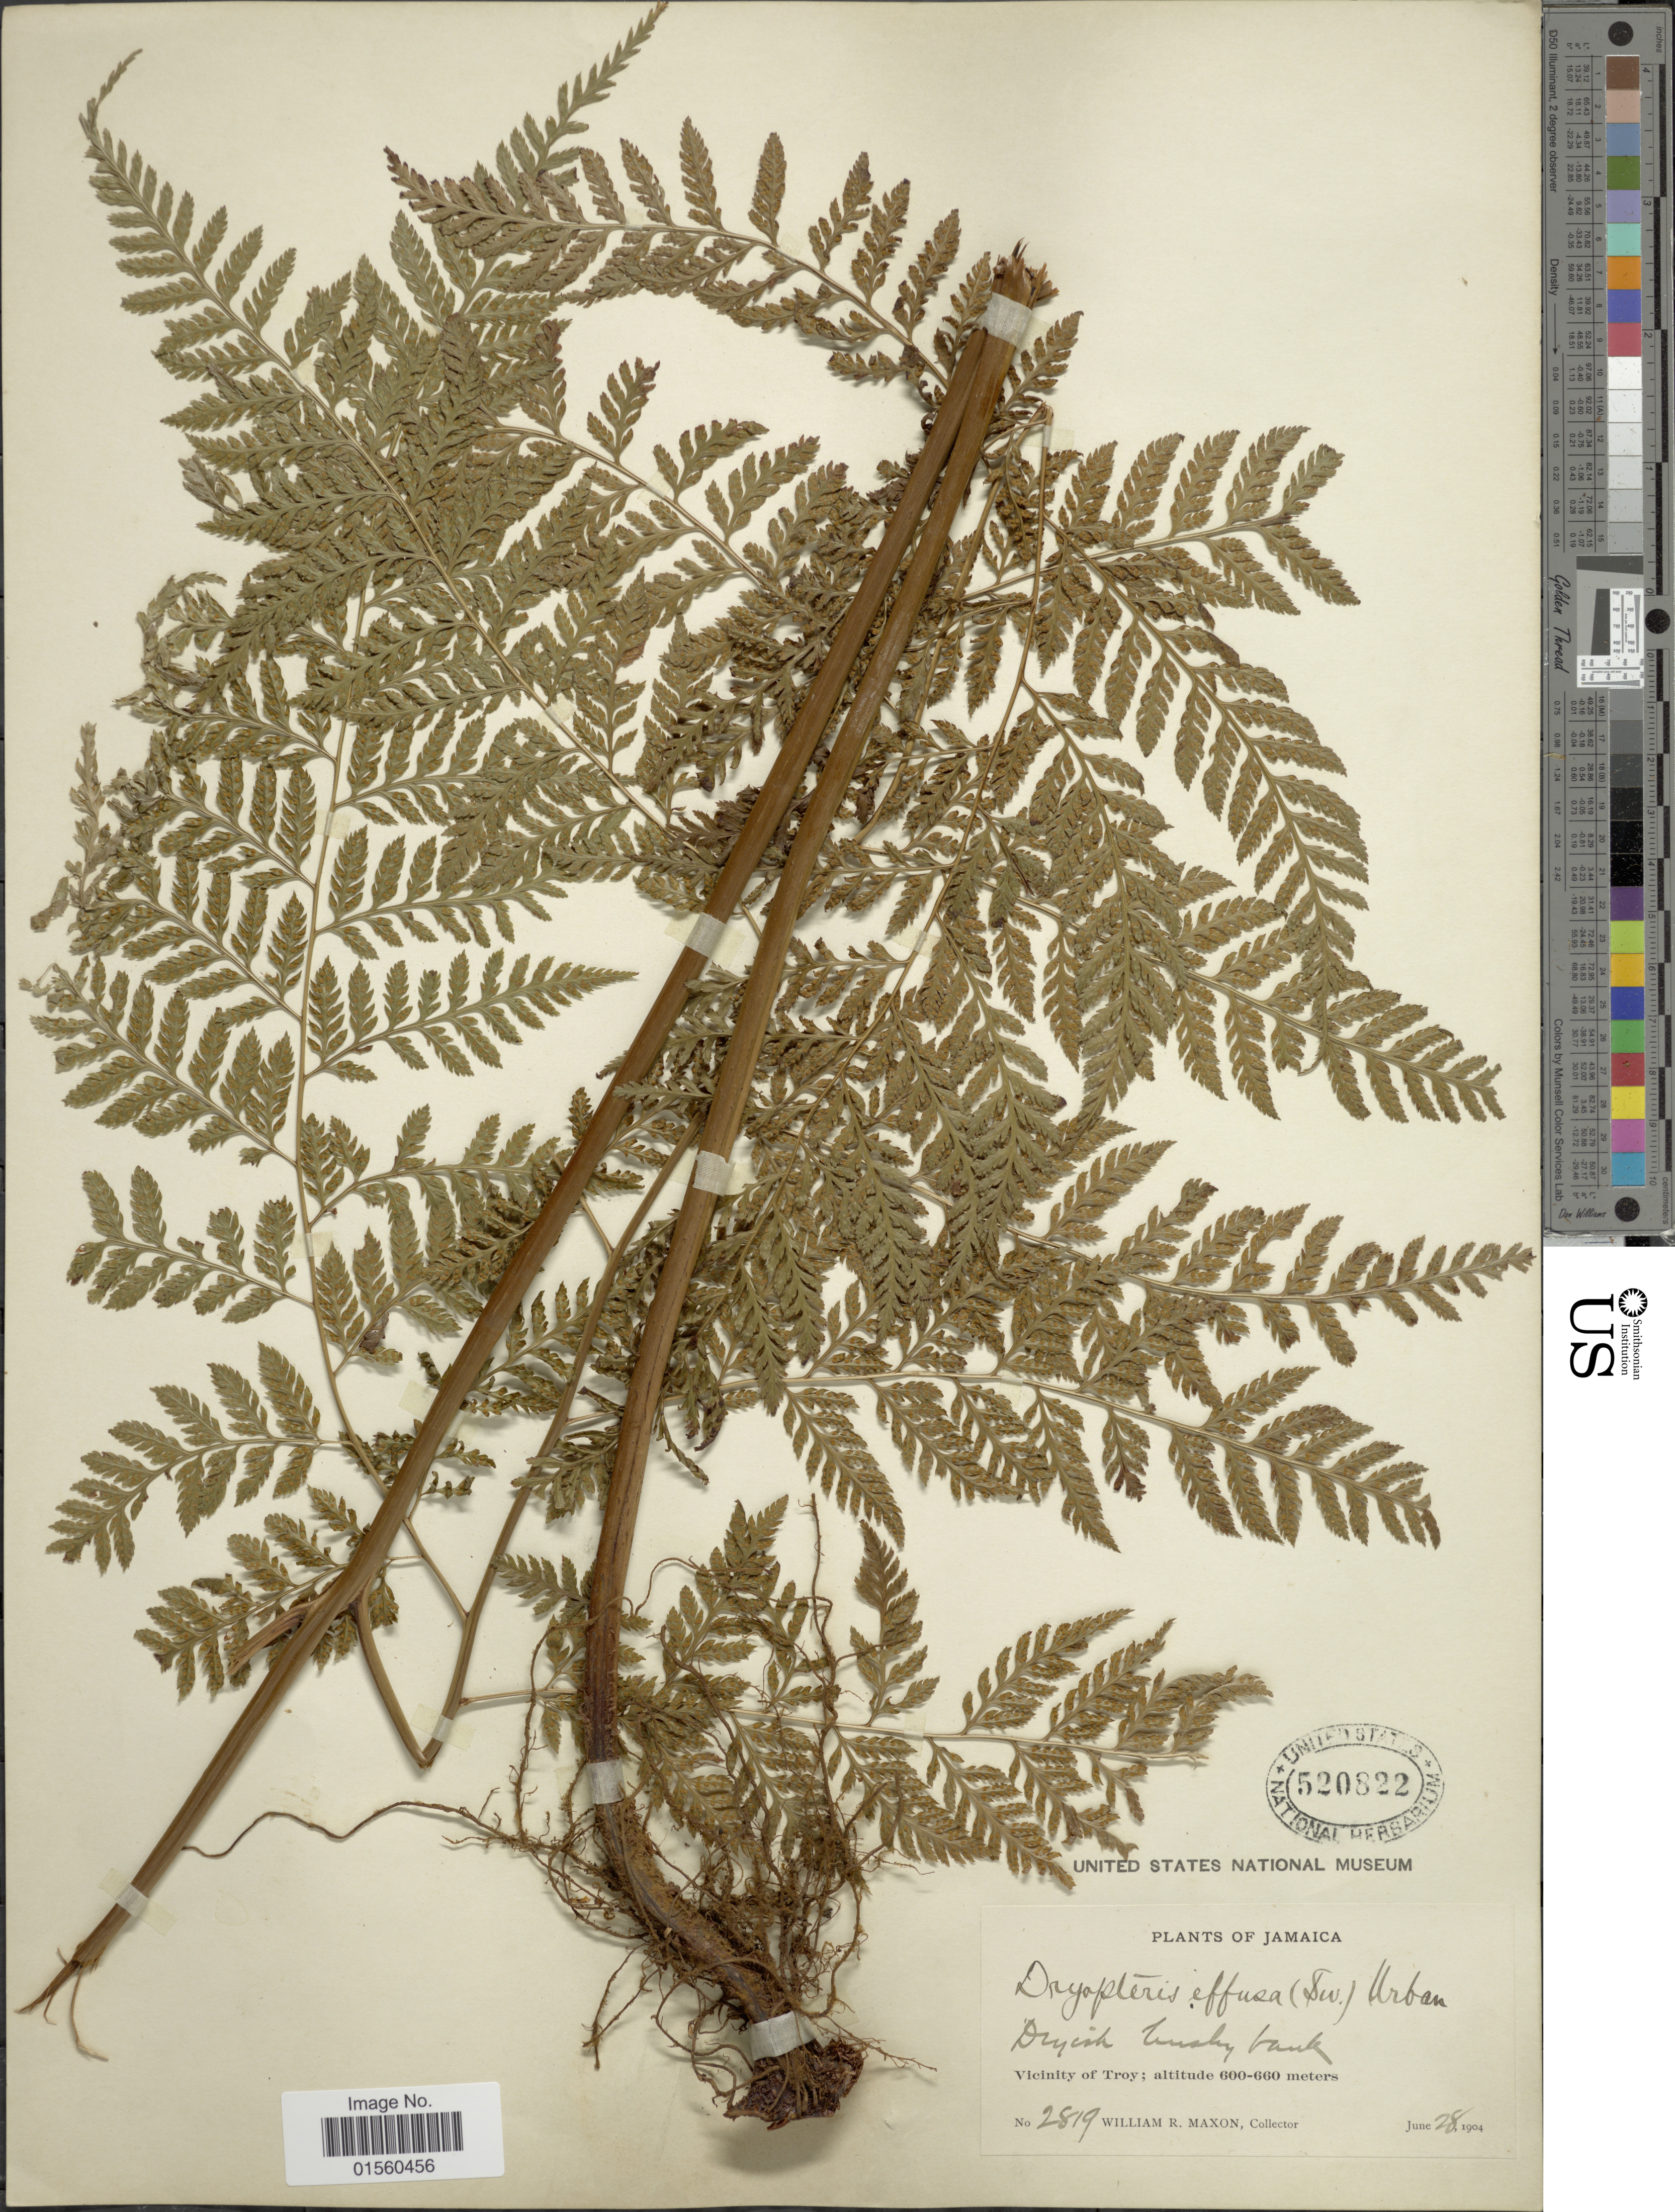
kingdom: Plantae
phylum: Tracheophyta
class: Polypodiopsida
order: Polypodiales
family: Dryopteridaceae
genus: Parapolystichum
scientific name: Parapolystichum effusum var. effusum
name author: (Sw.) Ching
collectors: W. R. Maxon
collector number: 2819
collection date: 1904-06-28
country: Jamaica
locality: Vicinity of Troy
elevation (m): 600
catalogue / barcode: US 520822